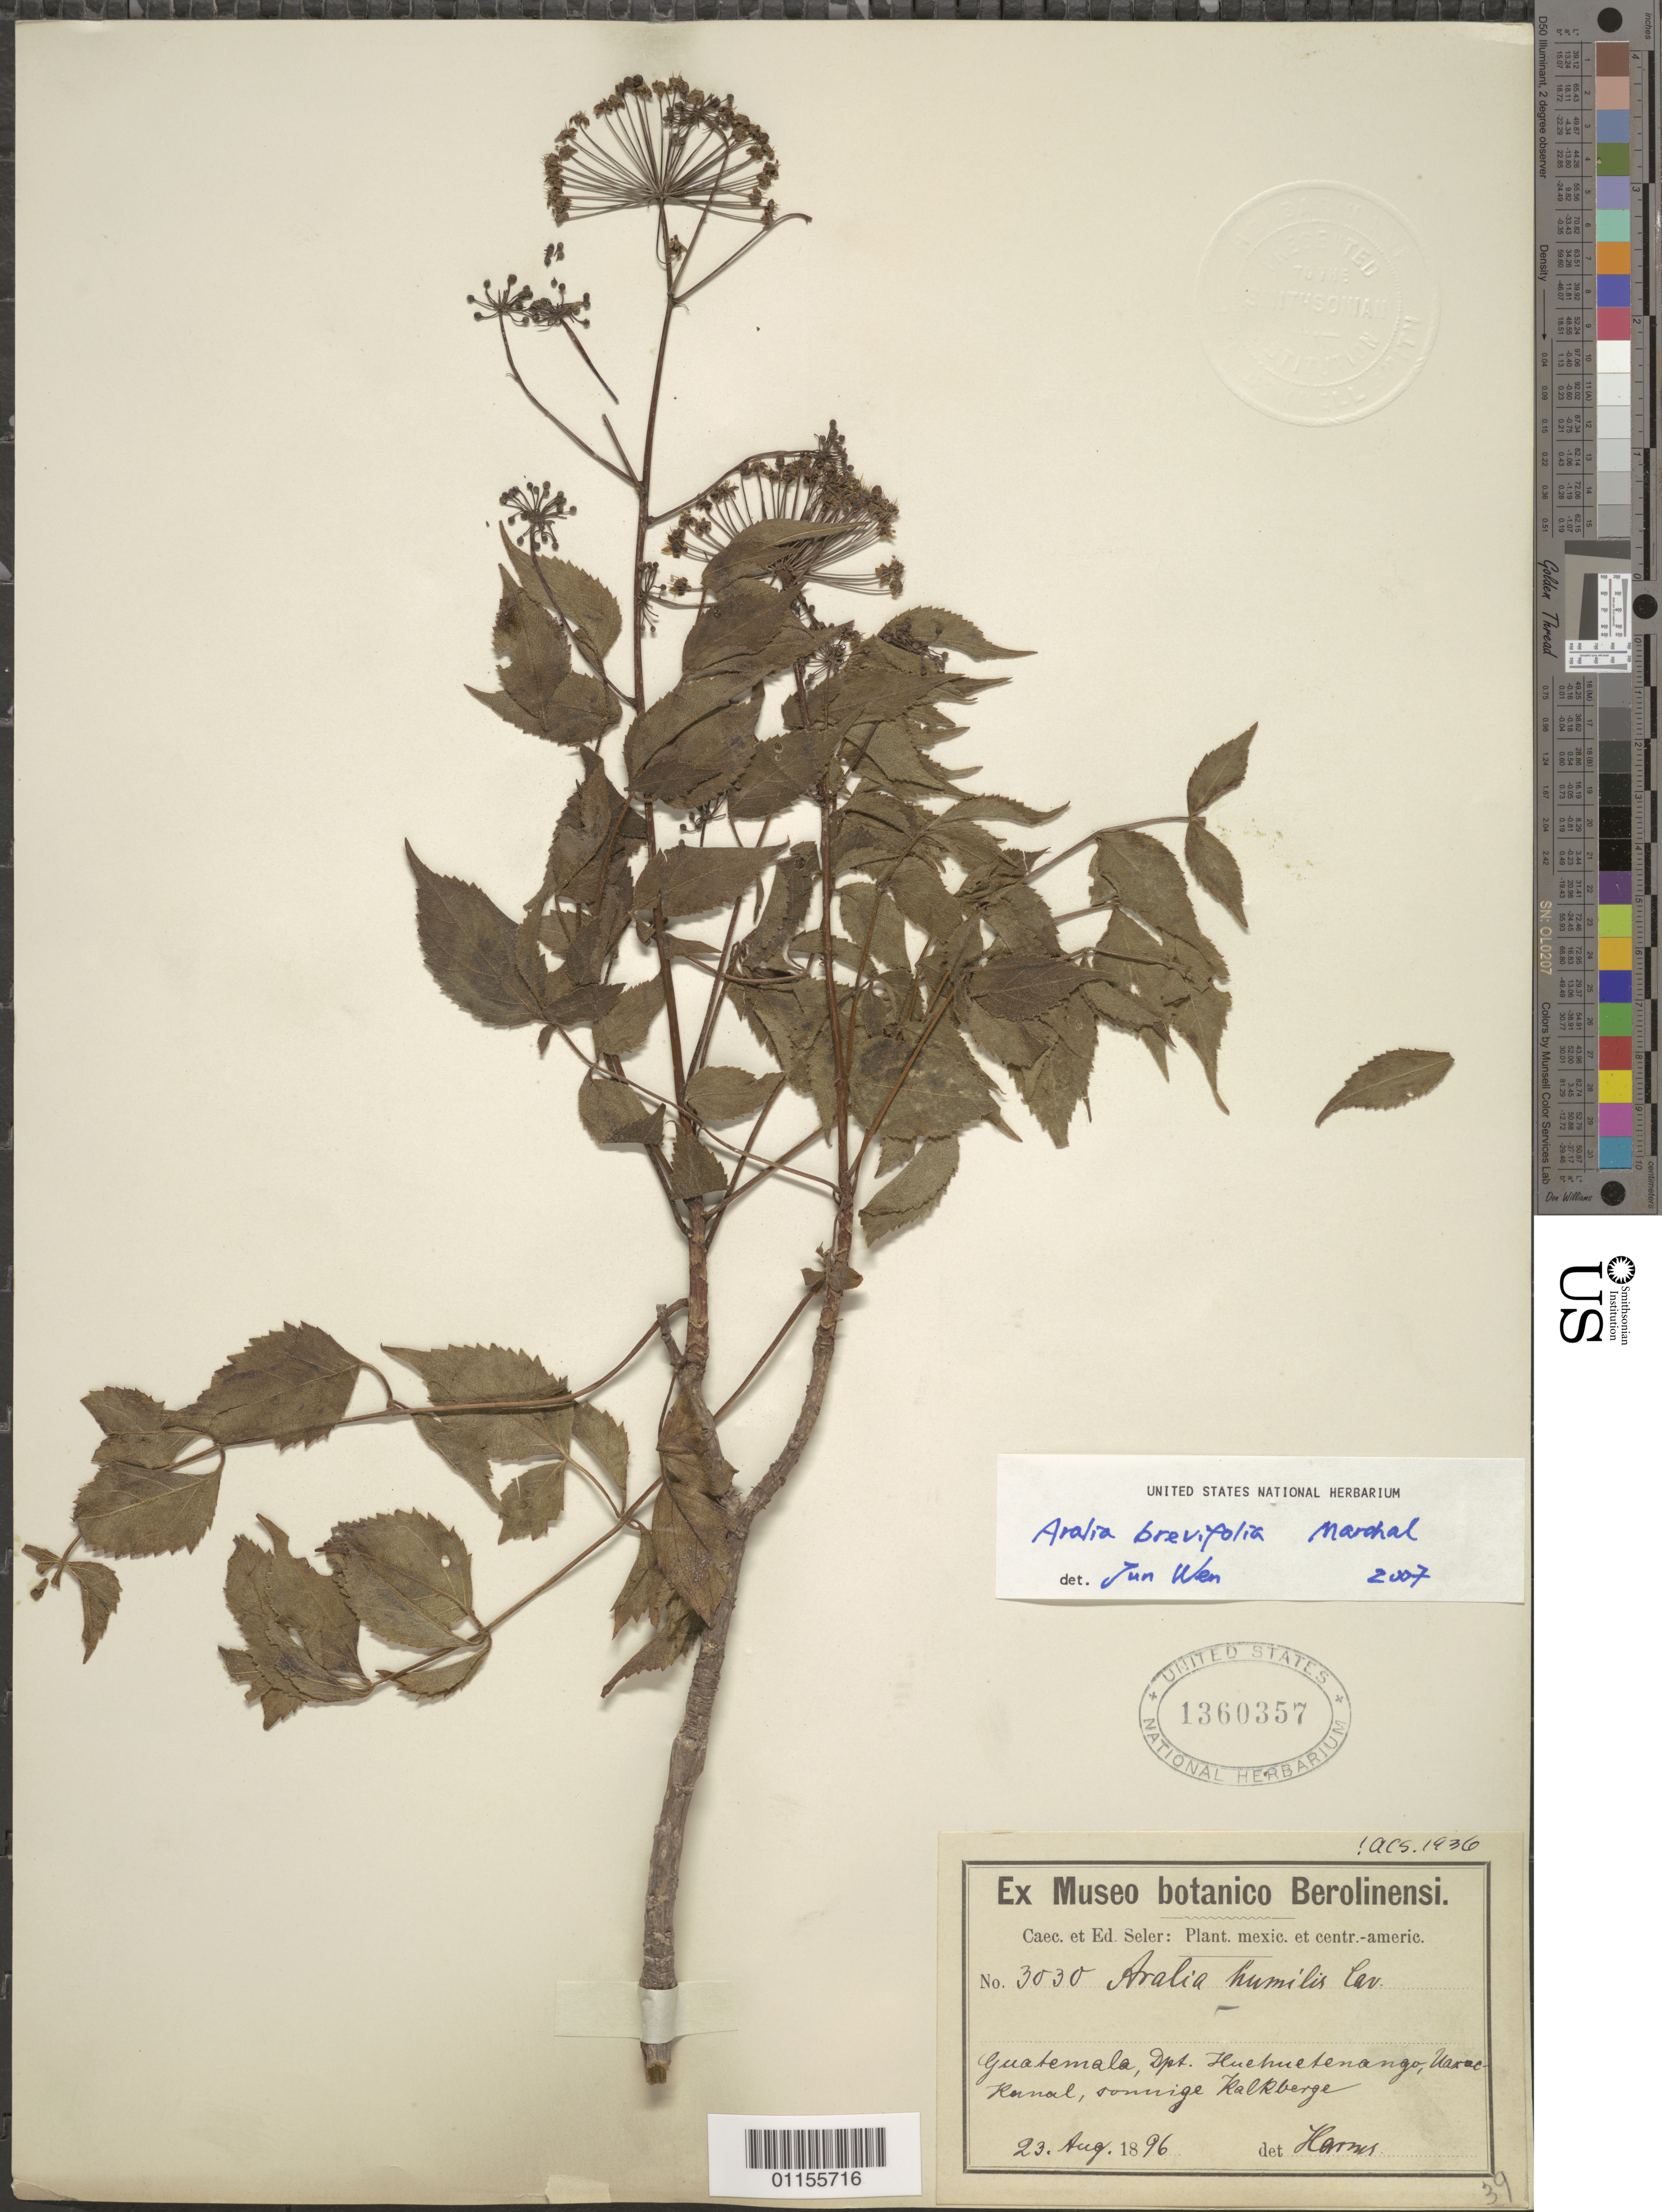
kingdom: Plantae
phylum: Tracheophyta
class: Magnoliopsida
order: Apiales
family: Araliaceae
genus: Aralia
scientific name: Aralia brevifolia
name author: Marchal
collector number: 3030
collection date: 1896-08-23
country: Guatemala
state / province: Huehuetenango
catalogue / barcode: US 1360357